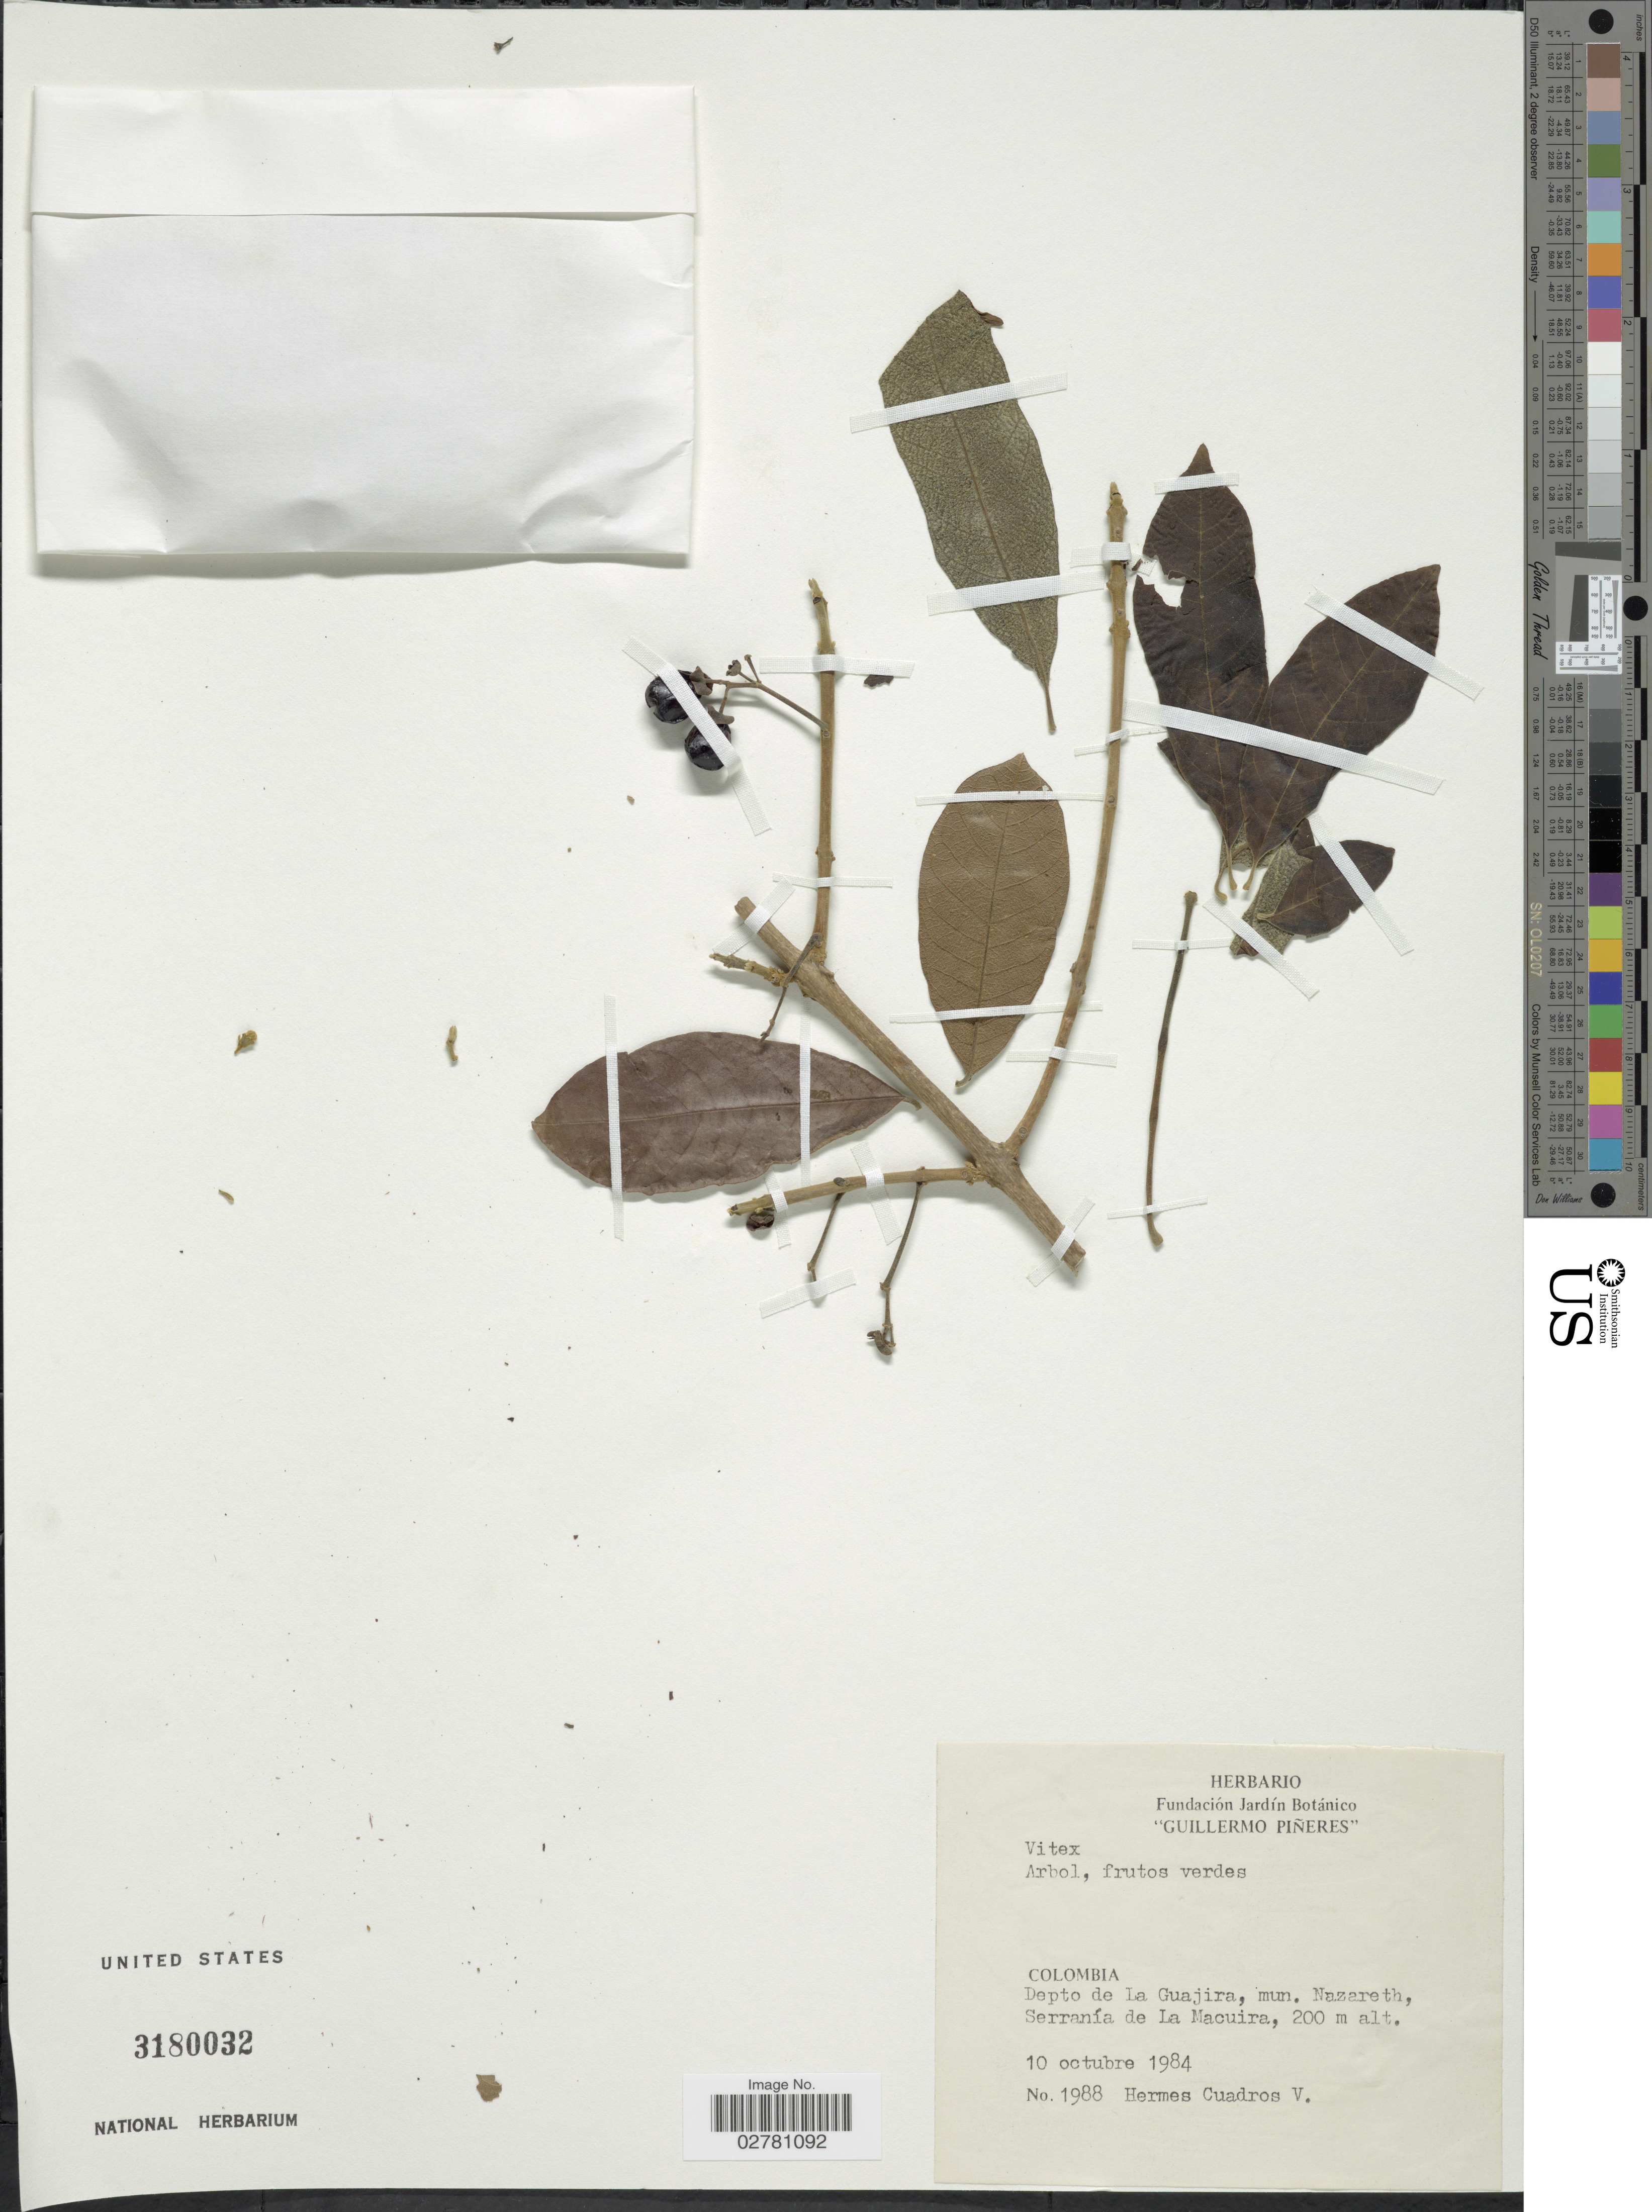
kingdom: Plantae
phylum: Tracheophyta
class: Magnoliopsida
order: Lamiales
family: Lamiaceae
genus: Vitex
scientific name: Vitex sp.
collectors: H. Cuadros V.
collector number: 1988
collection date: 1984-10-10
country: Colombia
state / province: La Guajira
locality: Mun. Nazareth, Serranía de La Macuira.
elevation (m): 200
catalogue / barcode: US 3180032